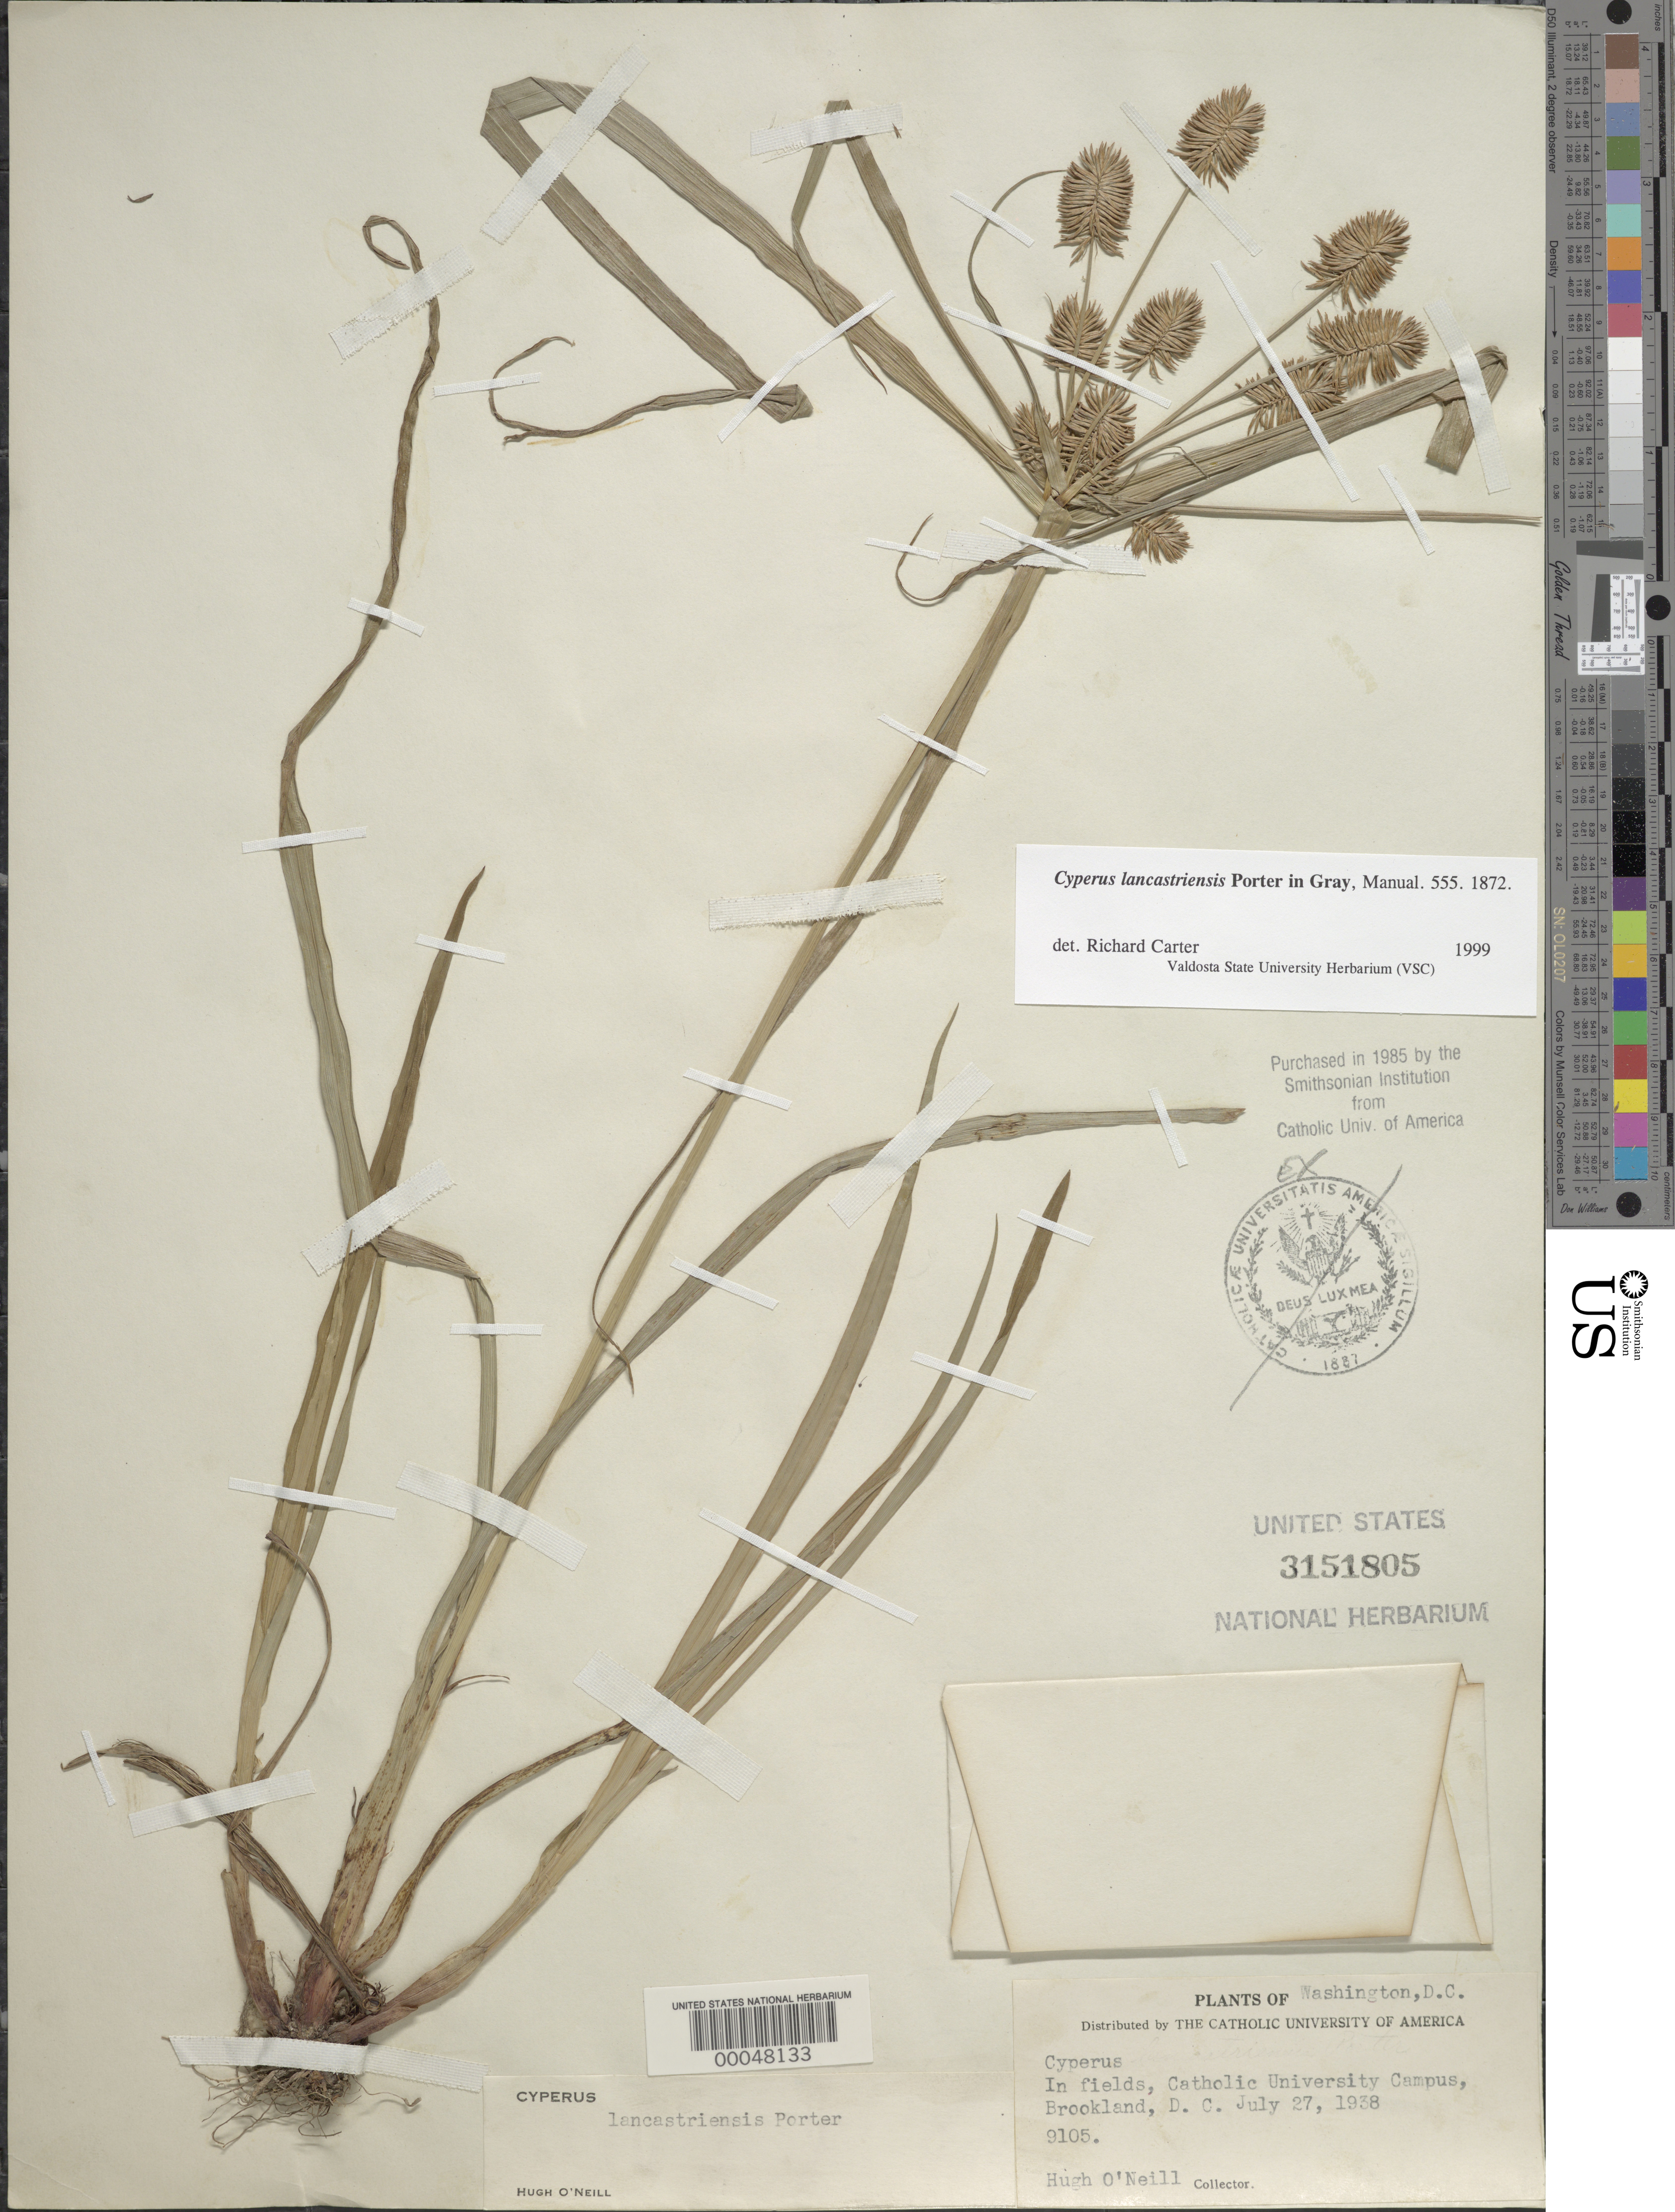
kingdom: Plantae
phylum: Tracheophyta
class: Liliopsida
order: Poales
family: Cyperaceae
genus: Cyperus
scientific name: Cyperus lancastriensis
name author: Porter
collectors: H. O'Neill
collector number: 9105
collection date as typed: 27 Jul 1938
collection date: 1938-07-27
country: United States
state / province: District of Columbia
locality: Catholic Univerisity Campus, Brookland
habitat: In fields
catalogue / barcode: US 3151805